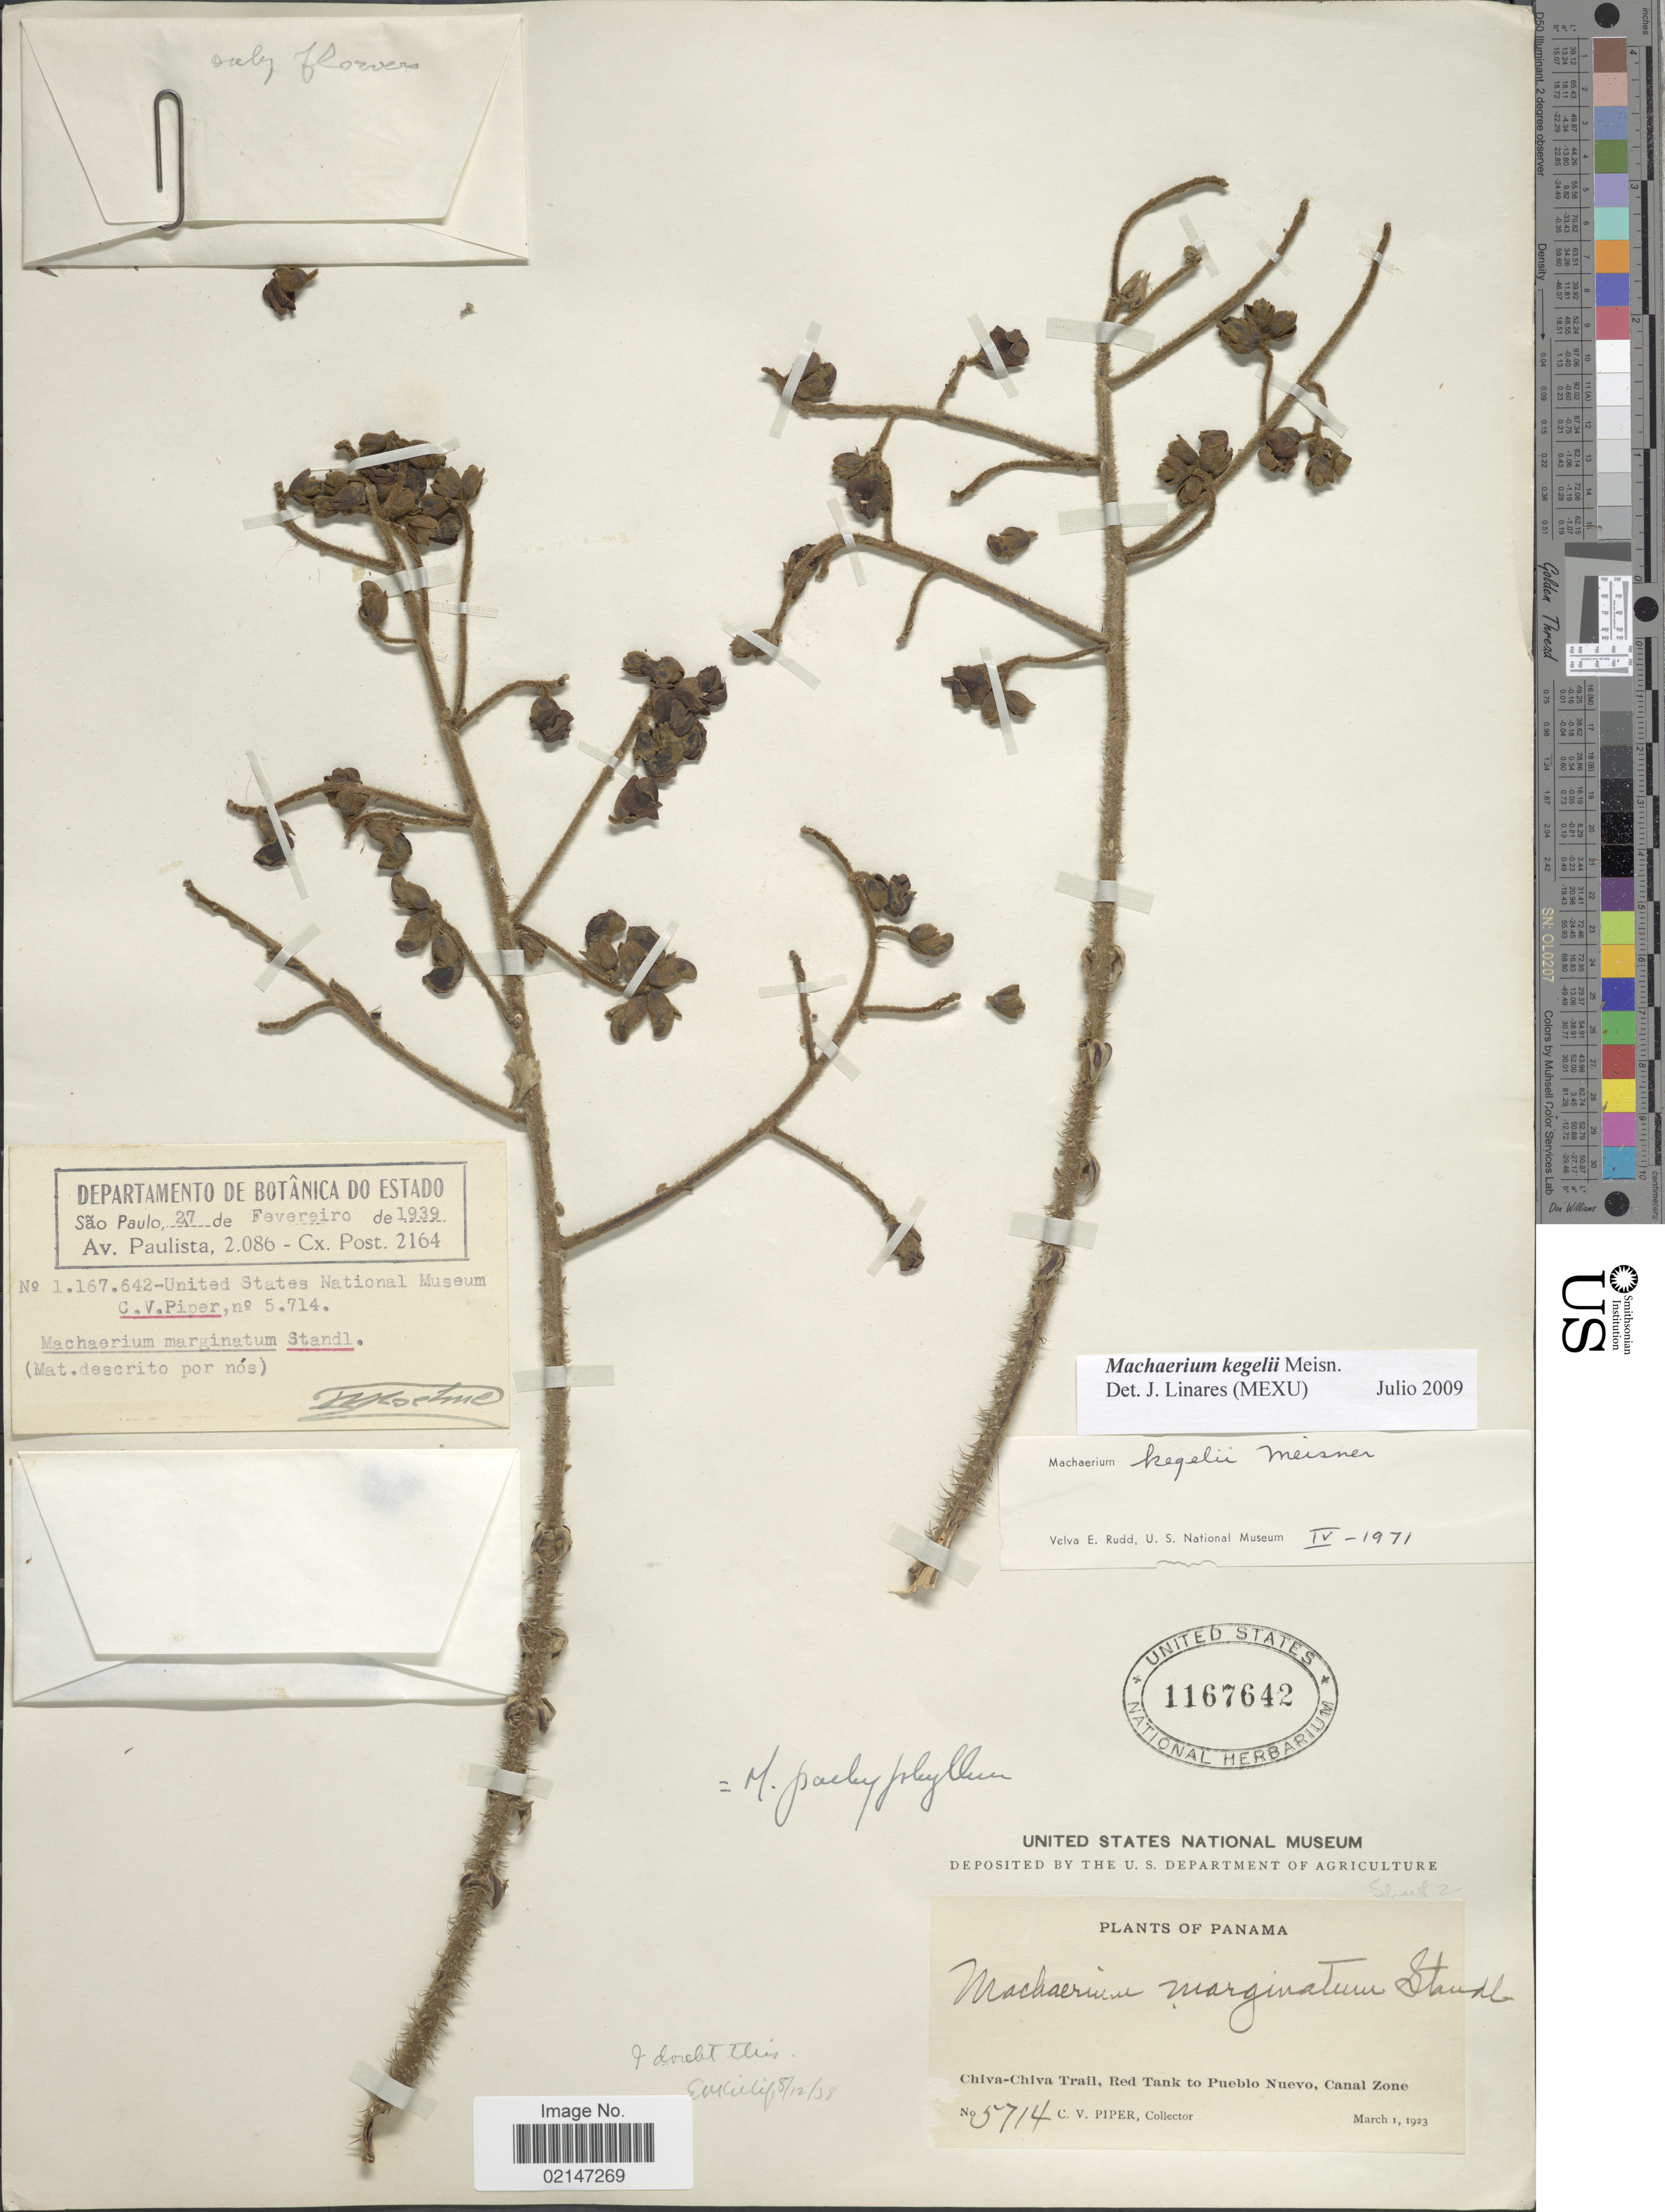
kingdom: Plantae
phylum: Tracheophyta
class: Magnoliopsida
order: Fabales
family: Fabaceae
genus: Machaerium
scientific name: Machaerium kegelii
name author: Meisn.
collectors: C. V. Piper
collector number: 5714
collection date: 1923-03-01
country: Panama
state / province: Panamá / Panamá Oeste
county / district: Canal Zone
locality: Chiva-Chiva Trail, Red Tank to Pueblo Nuevo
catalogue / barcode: US 1167642